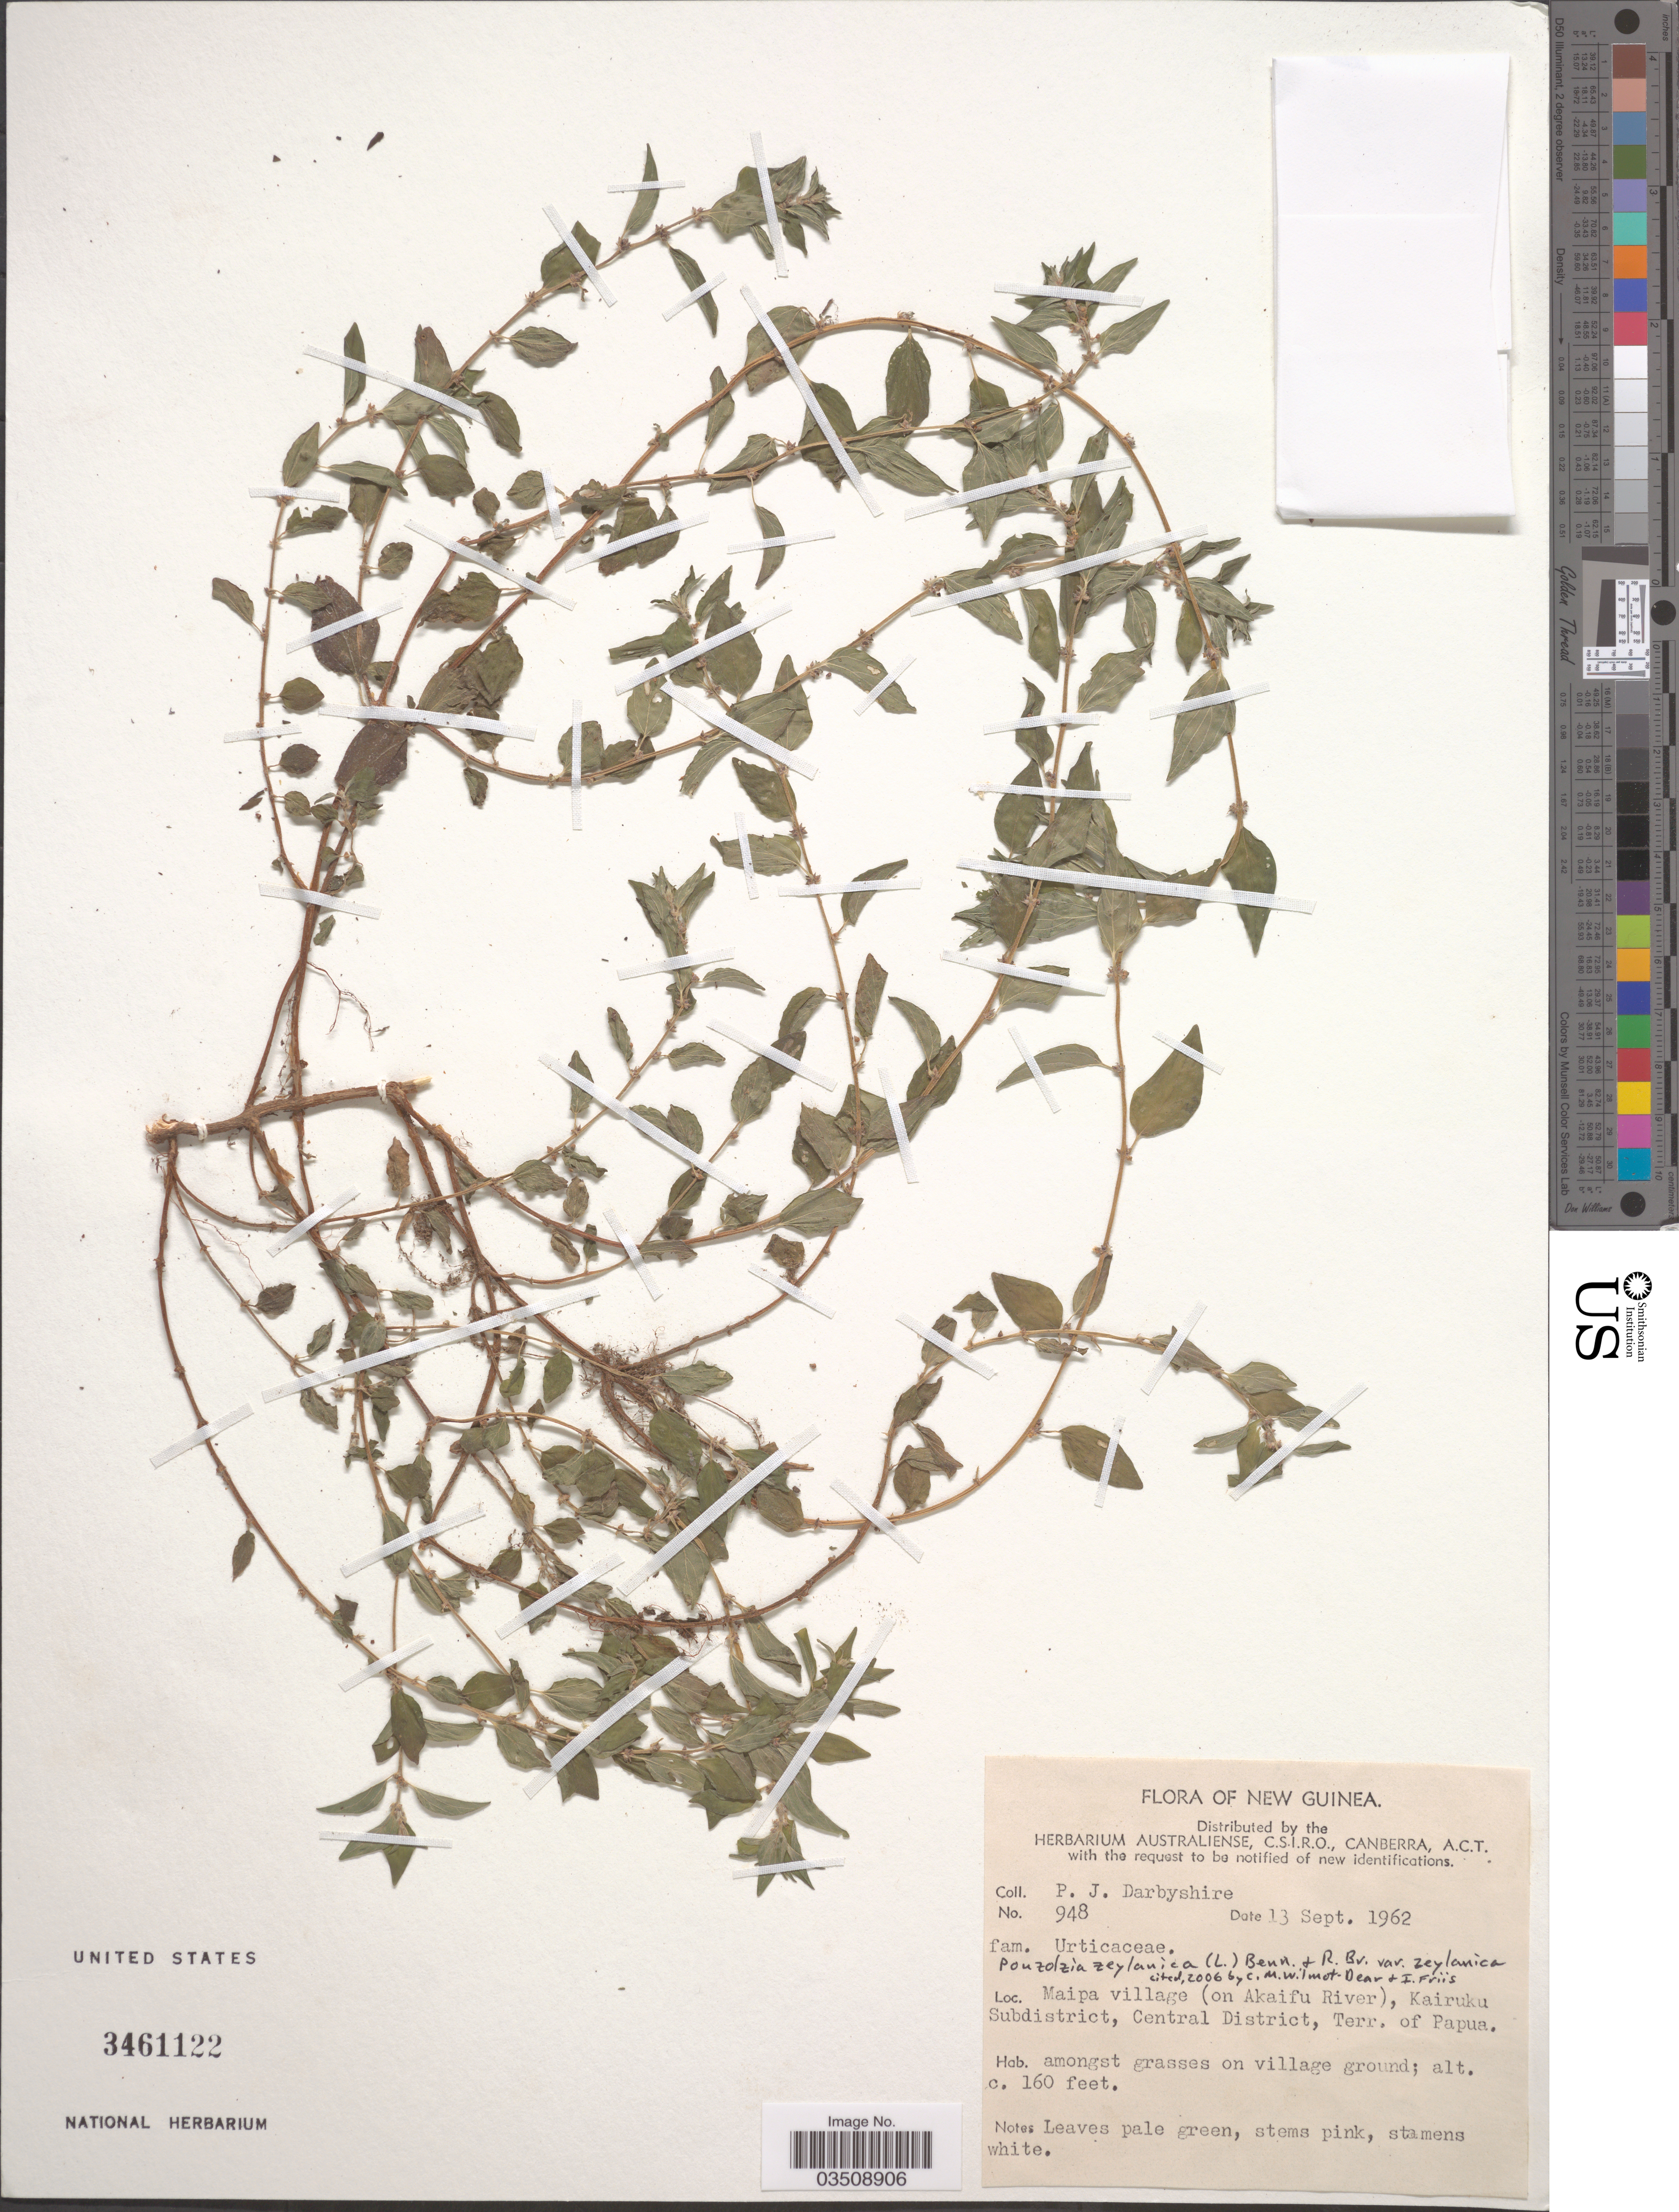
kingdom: Plantae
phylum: Tracheophyta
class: Magnoliopsida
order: Rosales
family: Urticaceae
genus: Pouzolzia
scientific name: Pouzolzia zeylanica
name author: (L.) Benn.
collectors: P. Darbyshire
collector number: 948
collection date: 1962-09-13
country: Papua New Guinea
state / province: Central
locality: New Guinea. Maipa village (on Akaifu River), Kairuku Subdistrict, Central District, Terr. of Papua.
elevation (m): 49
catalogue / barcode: US 3461122